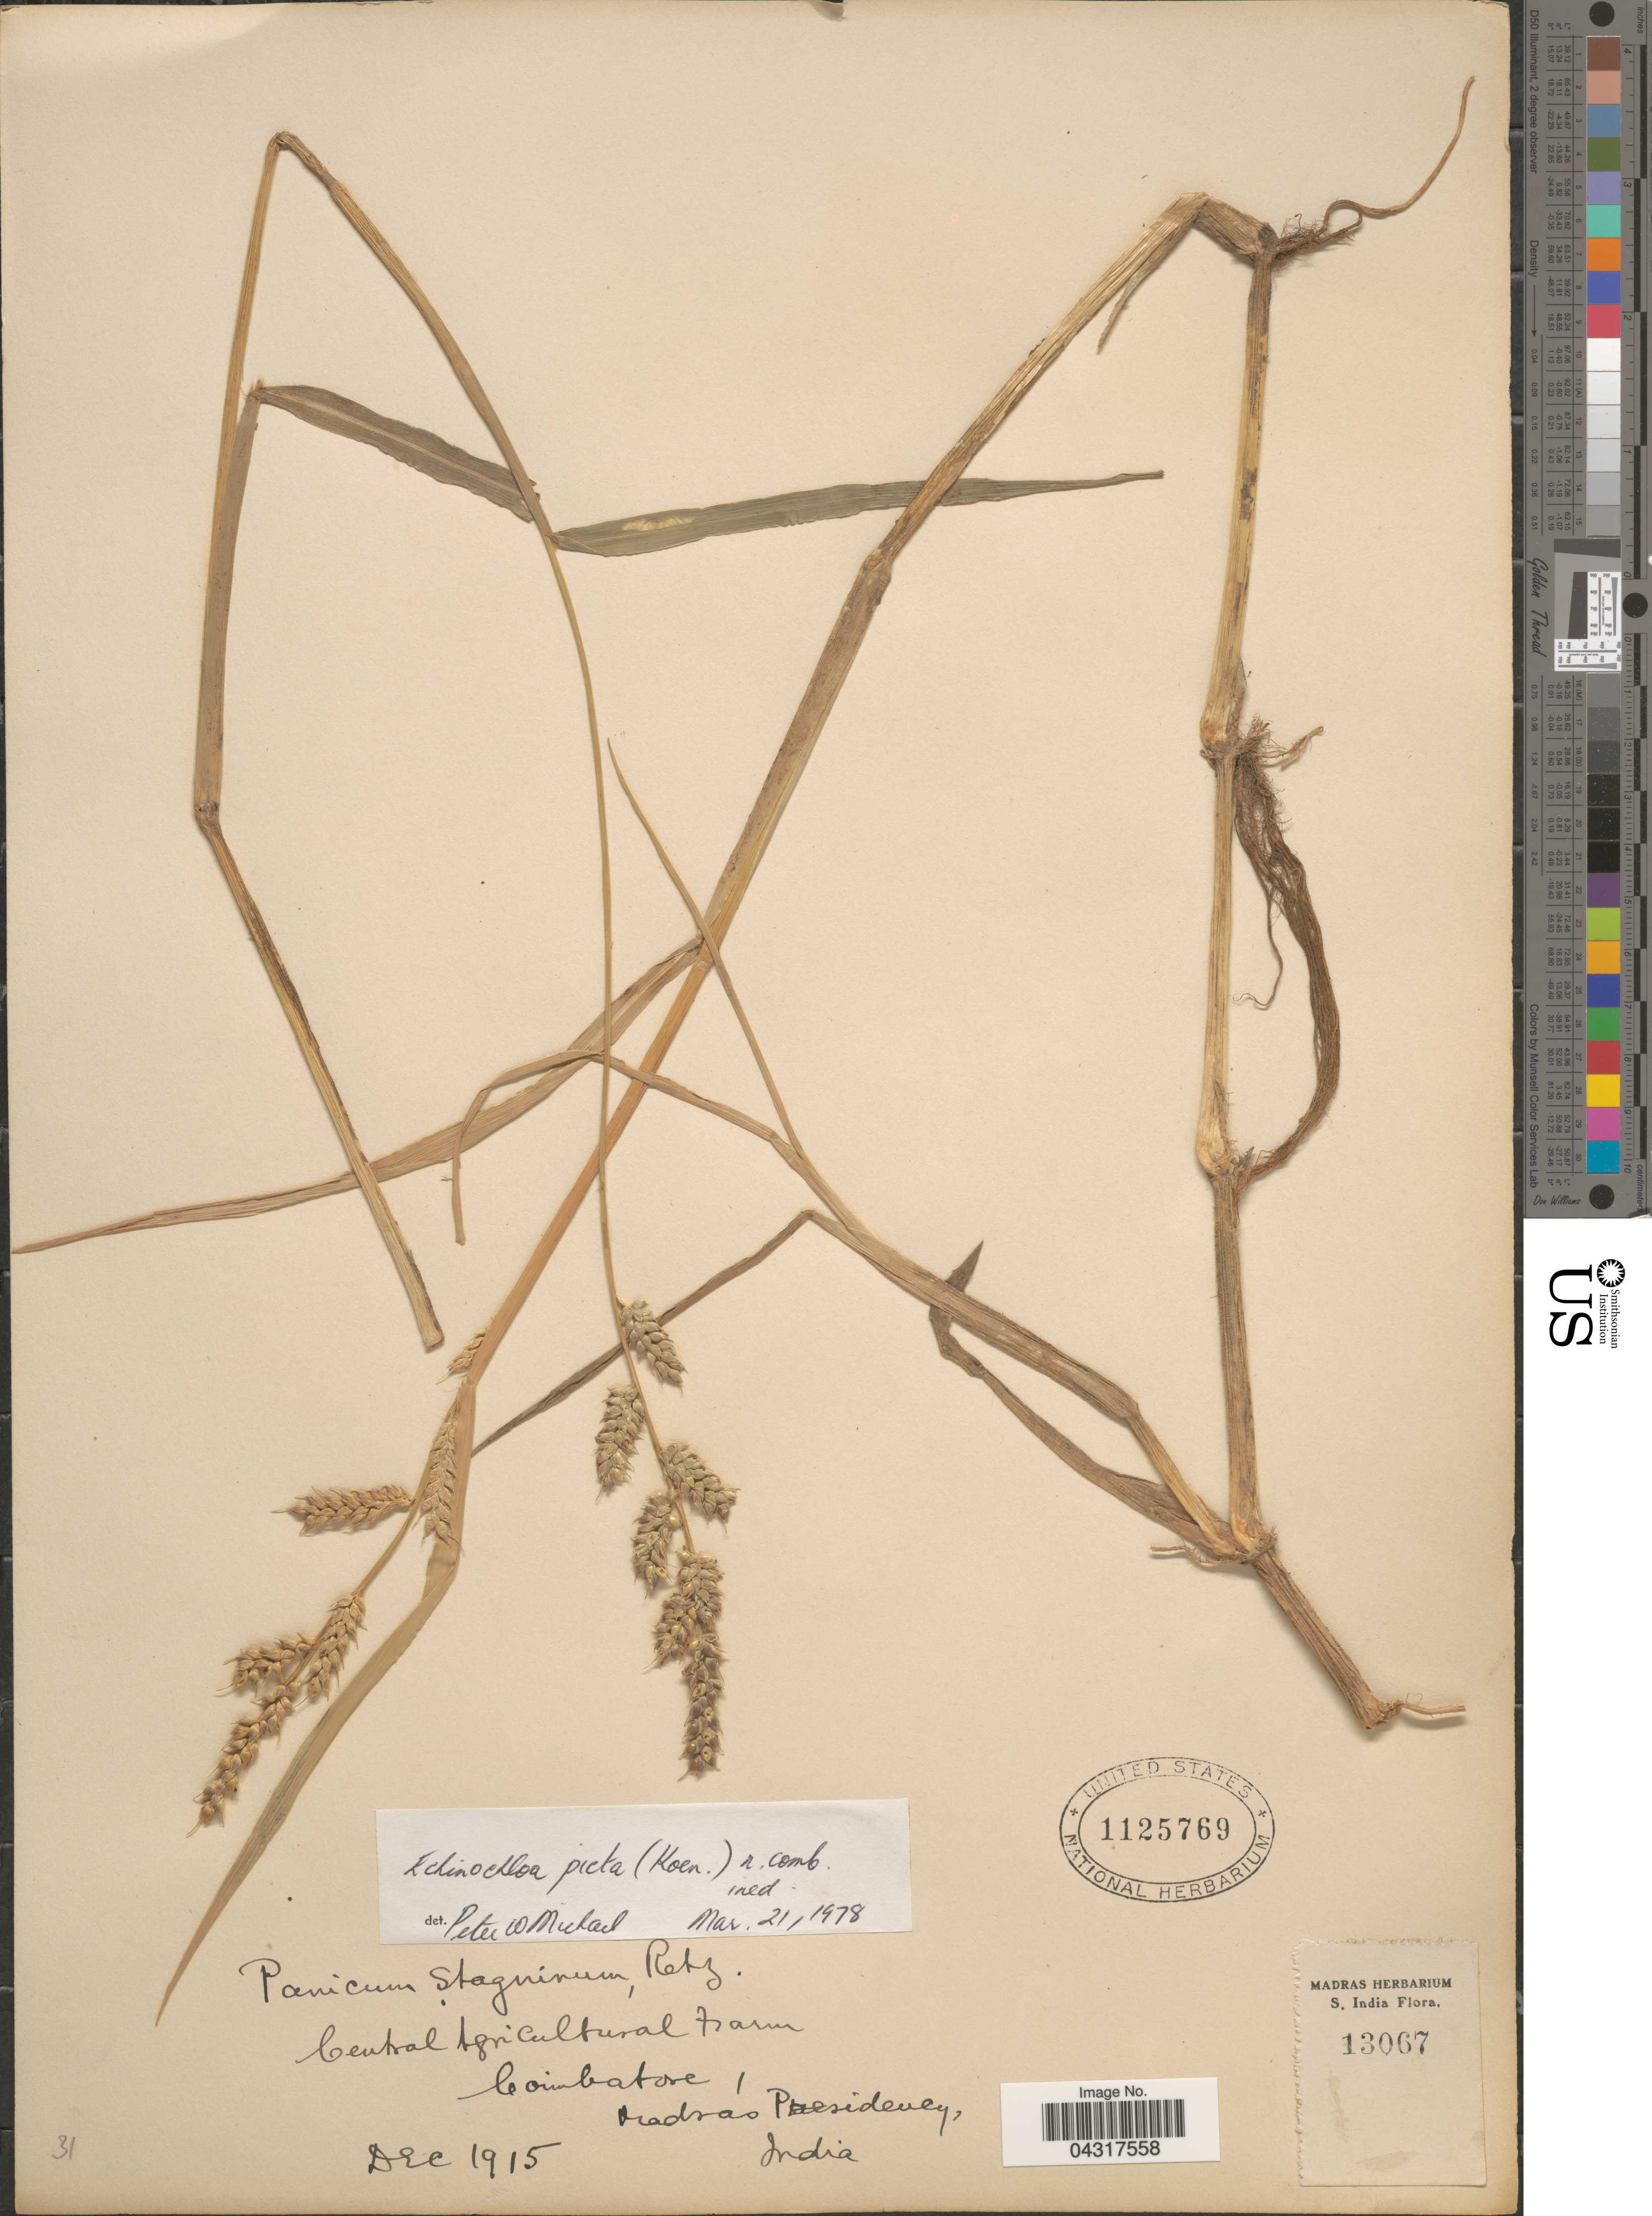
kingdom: Plantae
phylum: Tracheophyta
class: Liliopsida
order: Poales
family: Poaceae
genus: Echinochloa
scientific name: Echinochloa picta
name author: (K.D. Koenig) Michael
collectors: Ex herb. Madras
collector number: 13067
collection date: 1915-12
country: India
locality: Central Agricultural Farm. Coimbatore, Madras Presidency. S. India.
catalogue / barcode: US 1125769